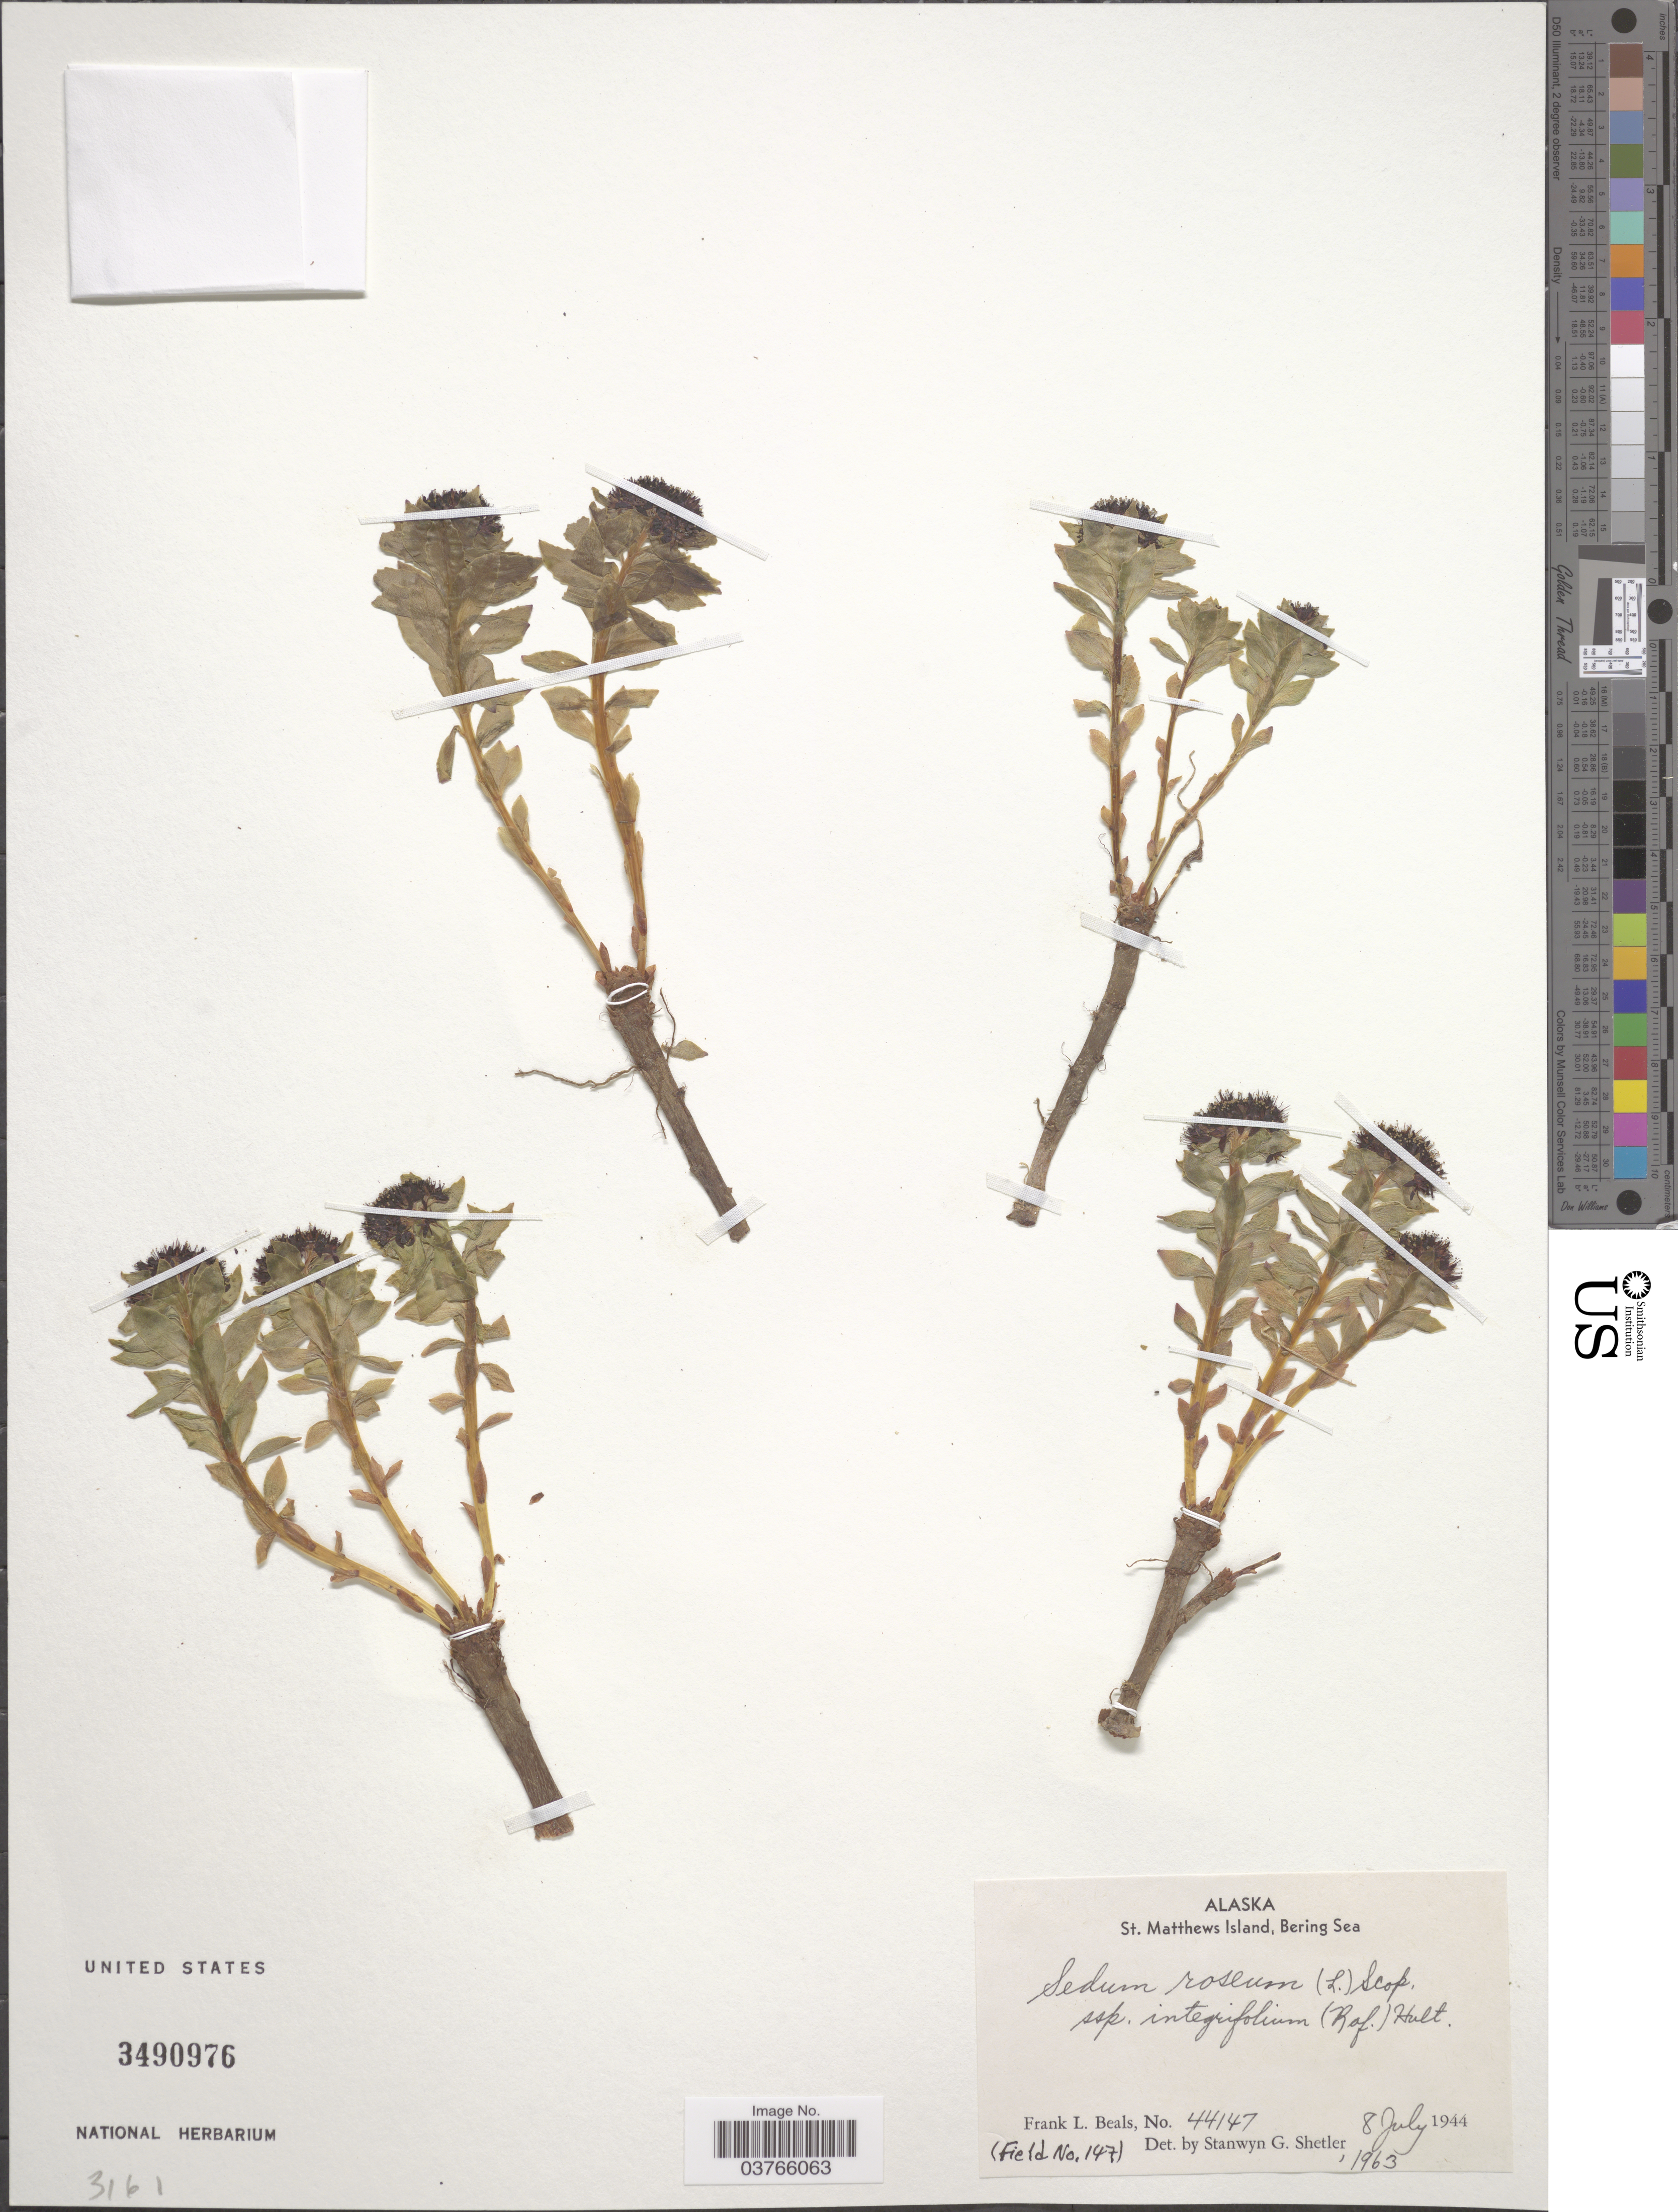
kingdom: Plantae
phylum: Tracheophyta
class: Magnoliopsida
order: Saxifragales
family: Crassulaceae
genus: Rhodiola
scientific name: Rhodiola integrifolia subsp. integrifolia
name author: Raf.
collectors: F. Beals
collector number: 44147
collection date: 1944-07-08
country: United States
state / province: Alaska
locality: St. Matthews Island, Bering Sea.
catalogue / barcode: US 3490976